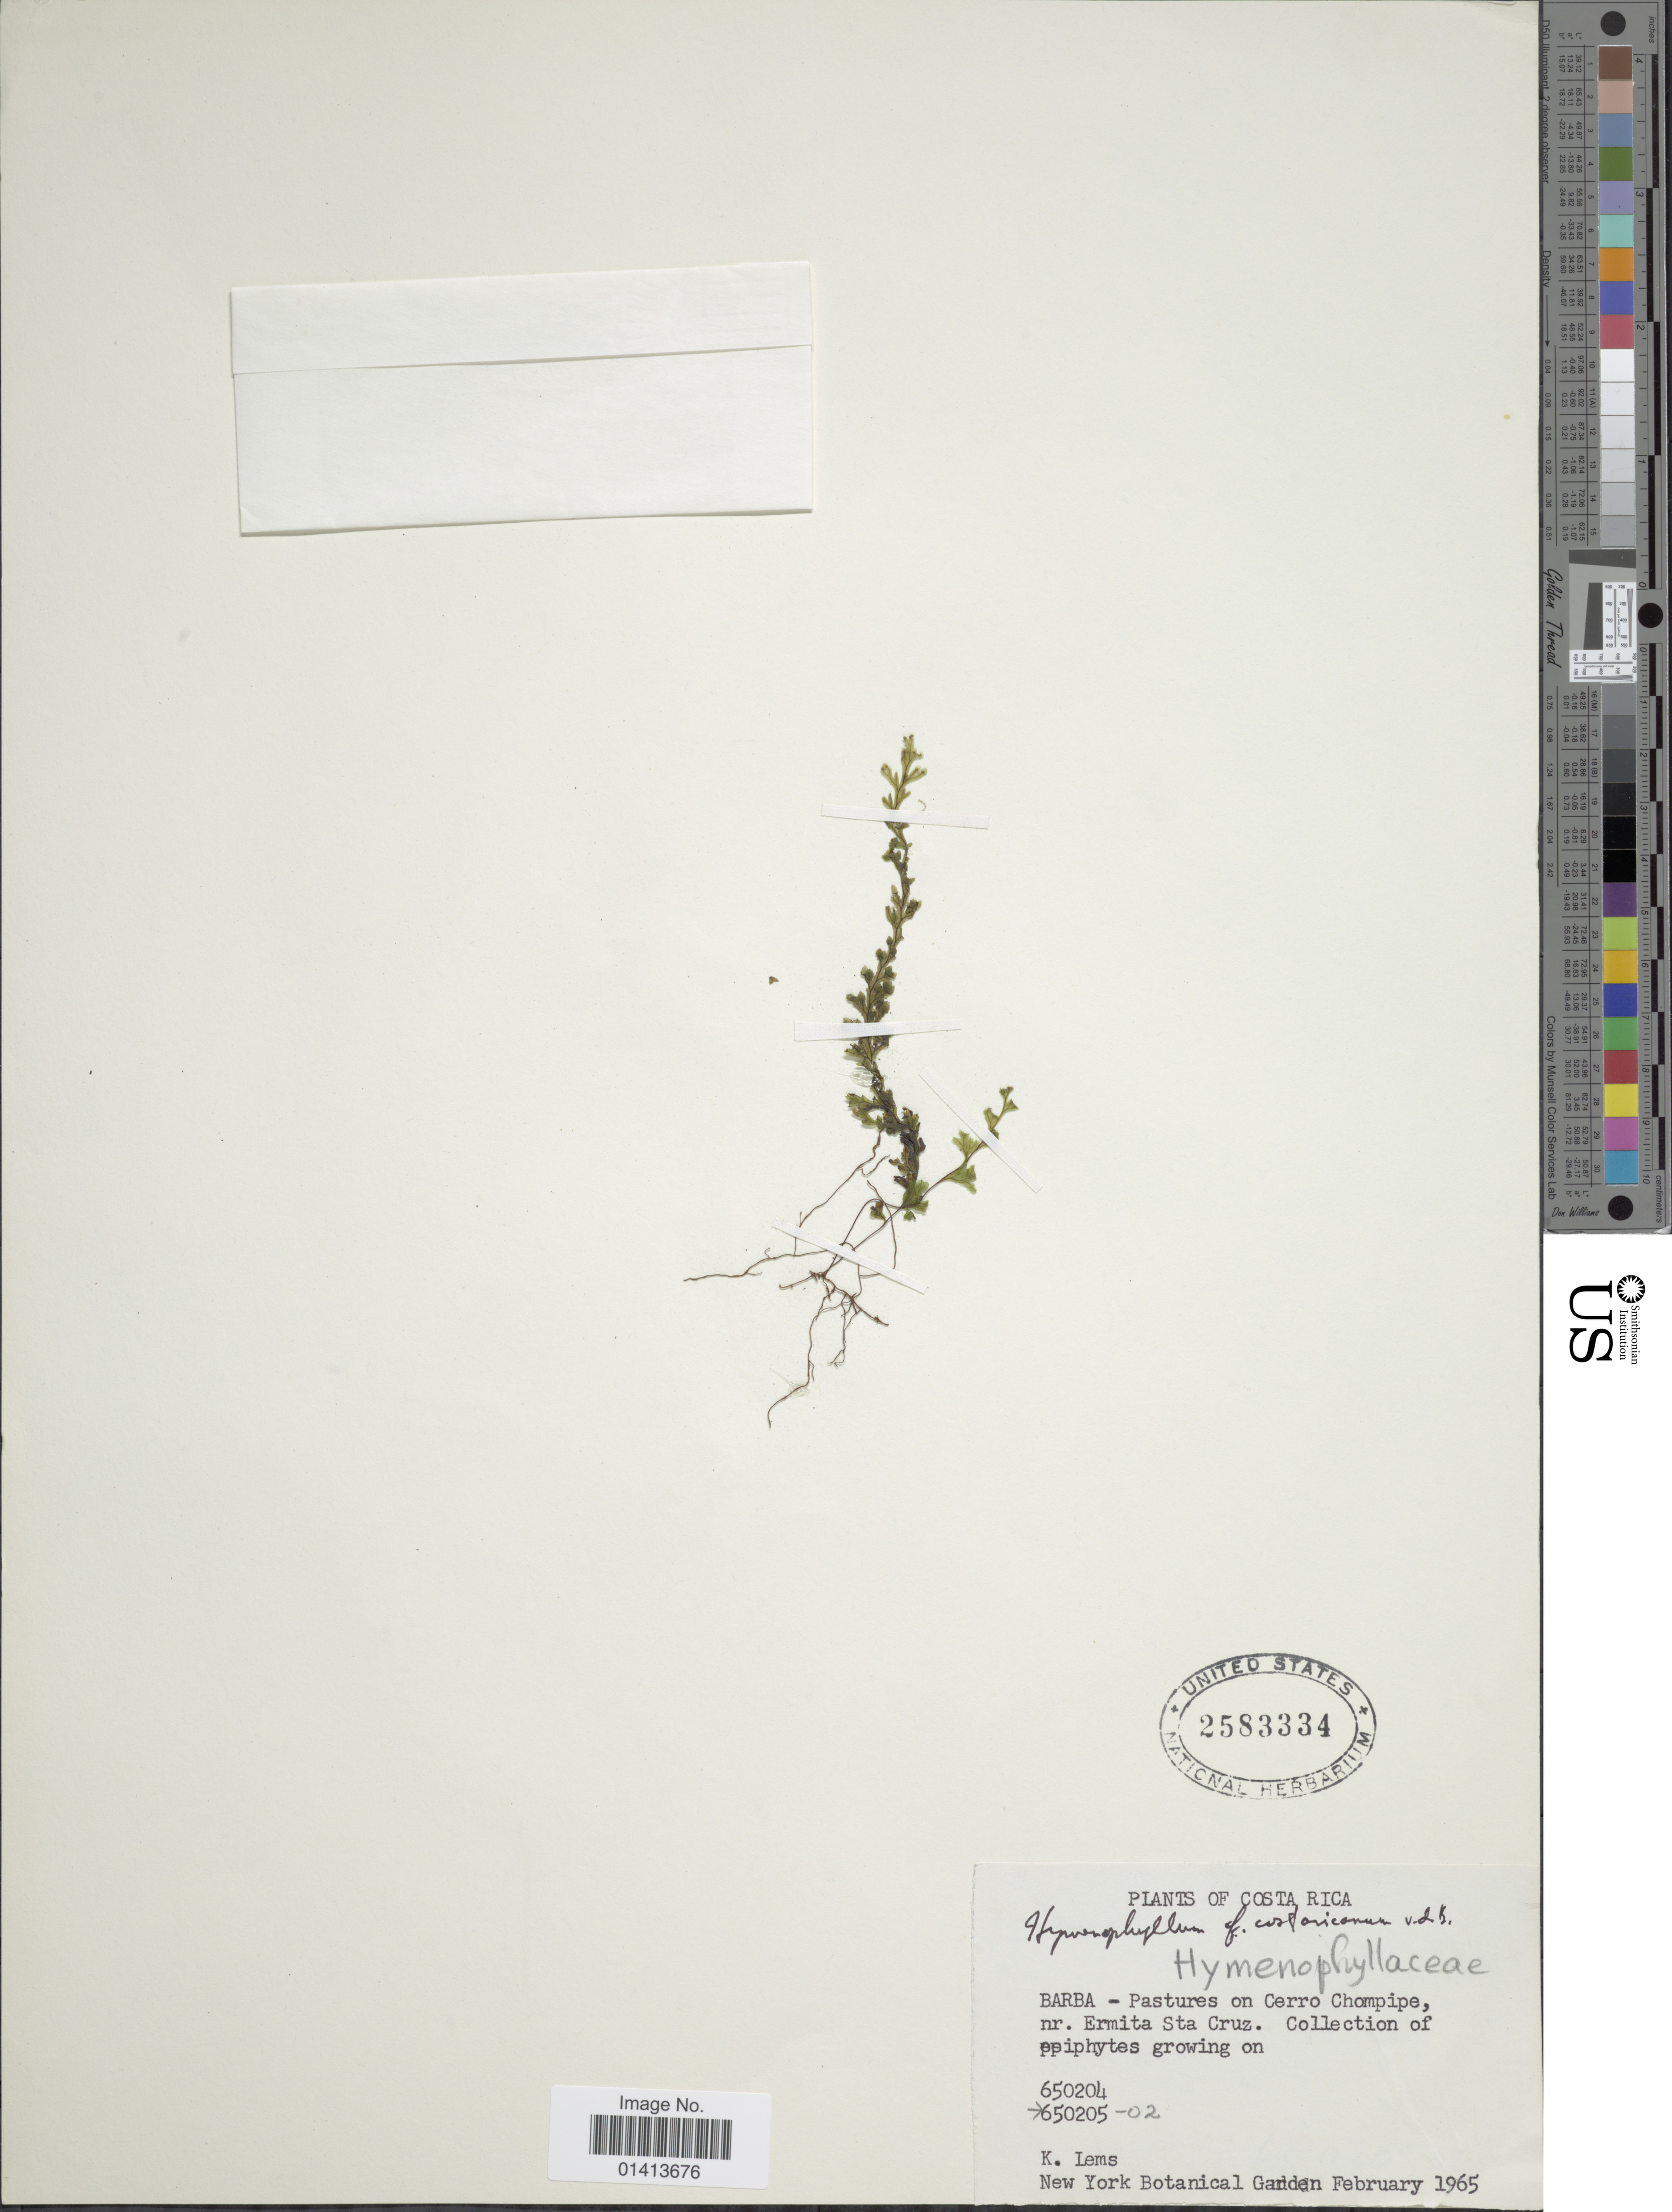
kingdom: Plantae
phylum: Tracheophyta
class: Polypodiopsida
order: Hymenophyllales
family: Hymenophyllaceae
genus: Hymenophyllum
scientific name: Hymenophyllum costaricanum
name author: Bosch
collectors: K. Lems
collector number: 650204?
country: Costa Rica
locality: Barba - Pastures on Cerro Chompipe, nr Ermita Sta Cruz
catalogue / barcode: US 2583334